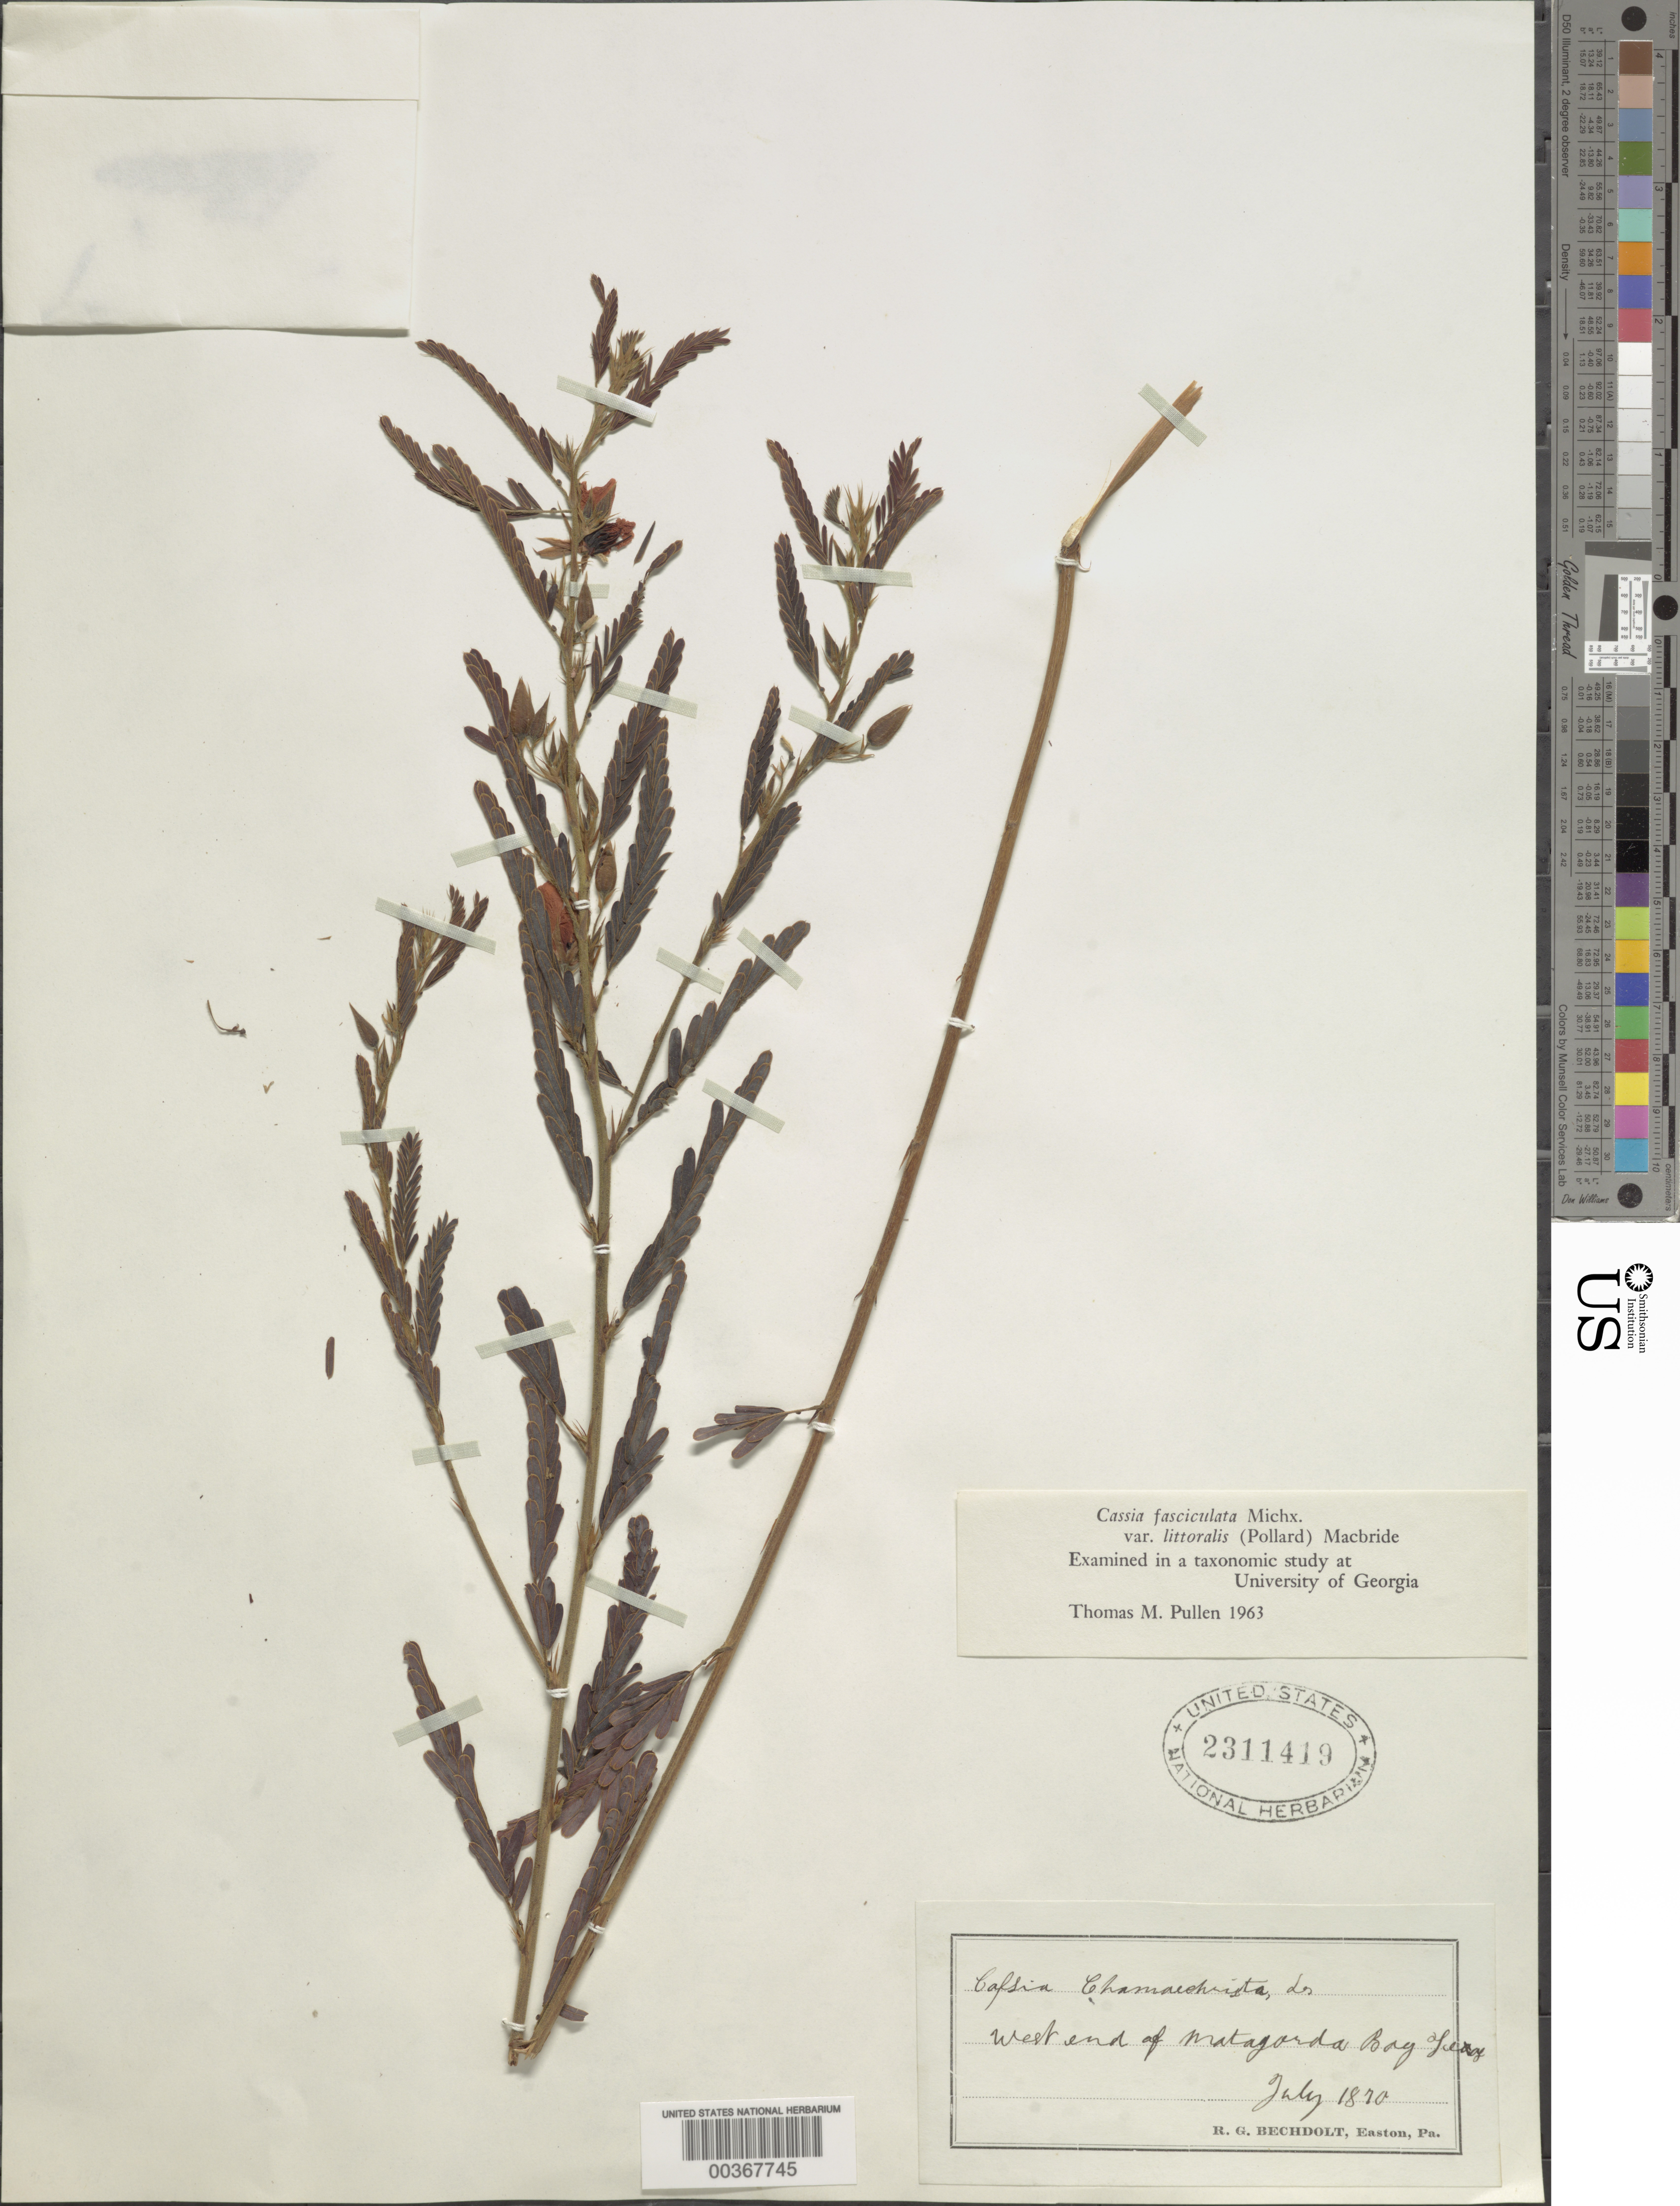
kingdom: Plantae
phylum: Tracheophyta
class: Magnoliopsida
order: Fabales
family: Fabaceae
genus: Chamaecrista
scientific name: Chamaecrista fasciculata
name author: (Michx.) Greene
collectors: R. Bechdolt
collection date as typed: Jul 1870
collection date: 1870-07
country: United States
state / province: Texas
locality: W end of matagorda bay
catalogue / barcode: US 2311419